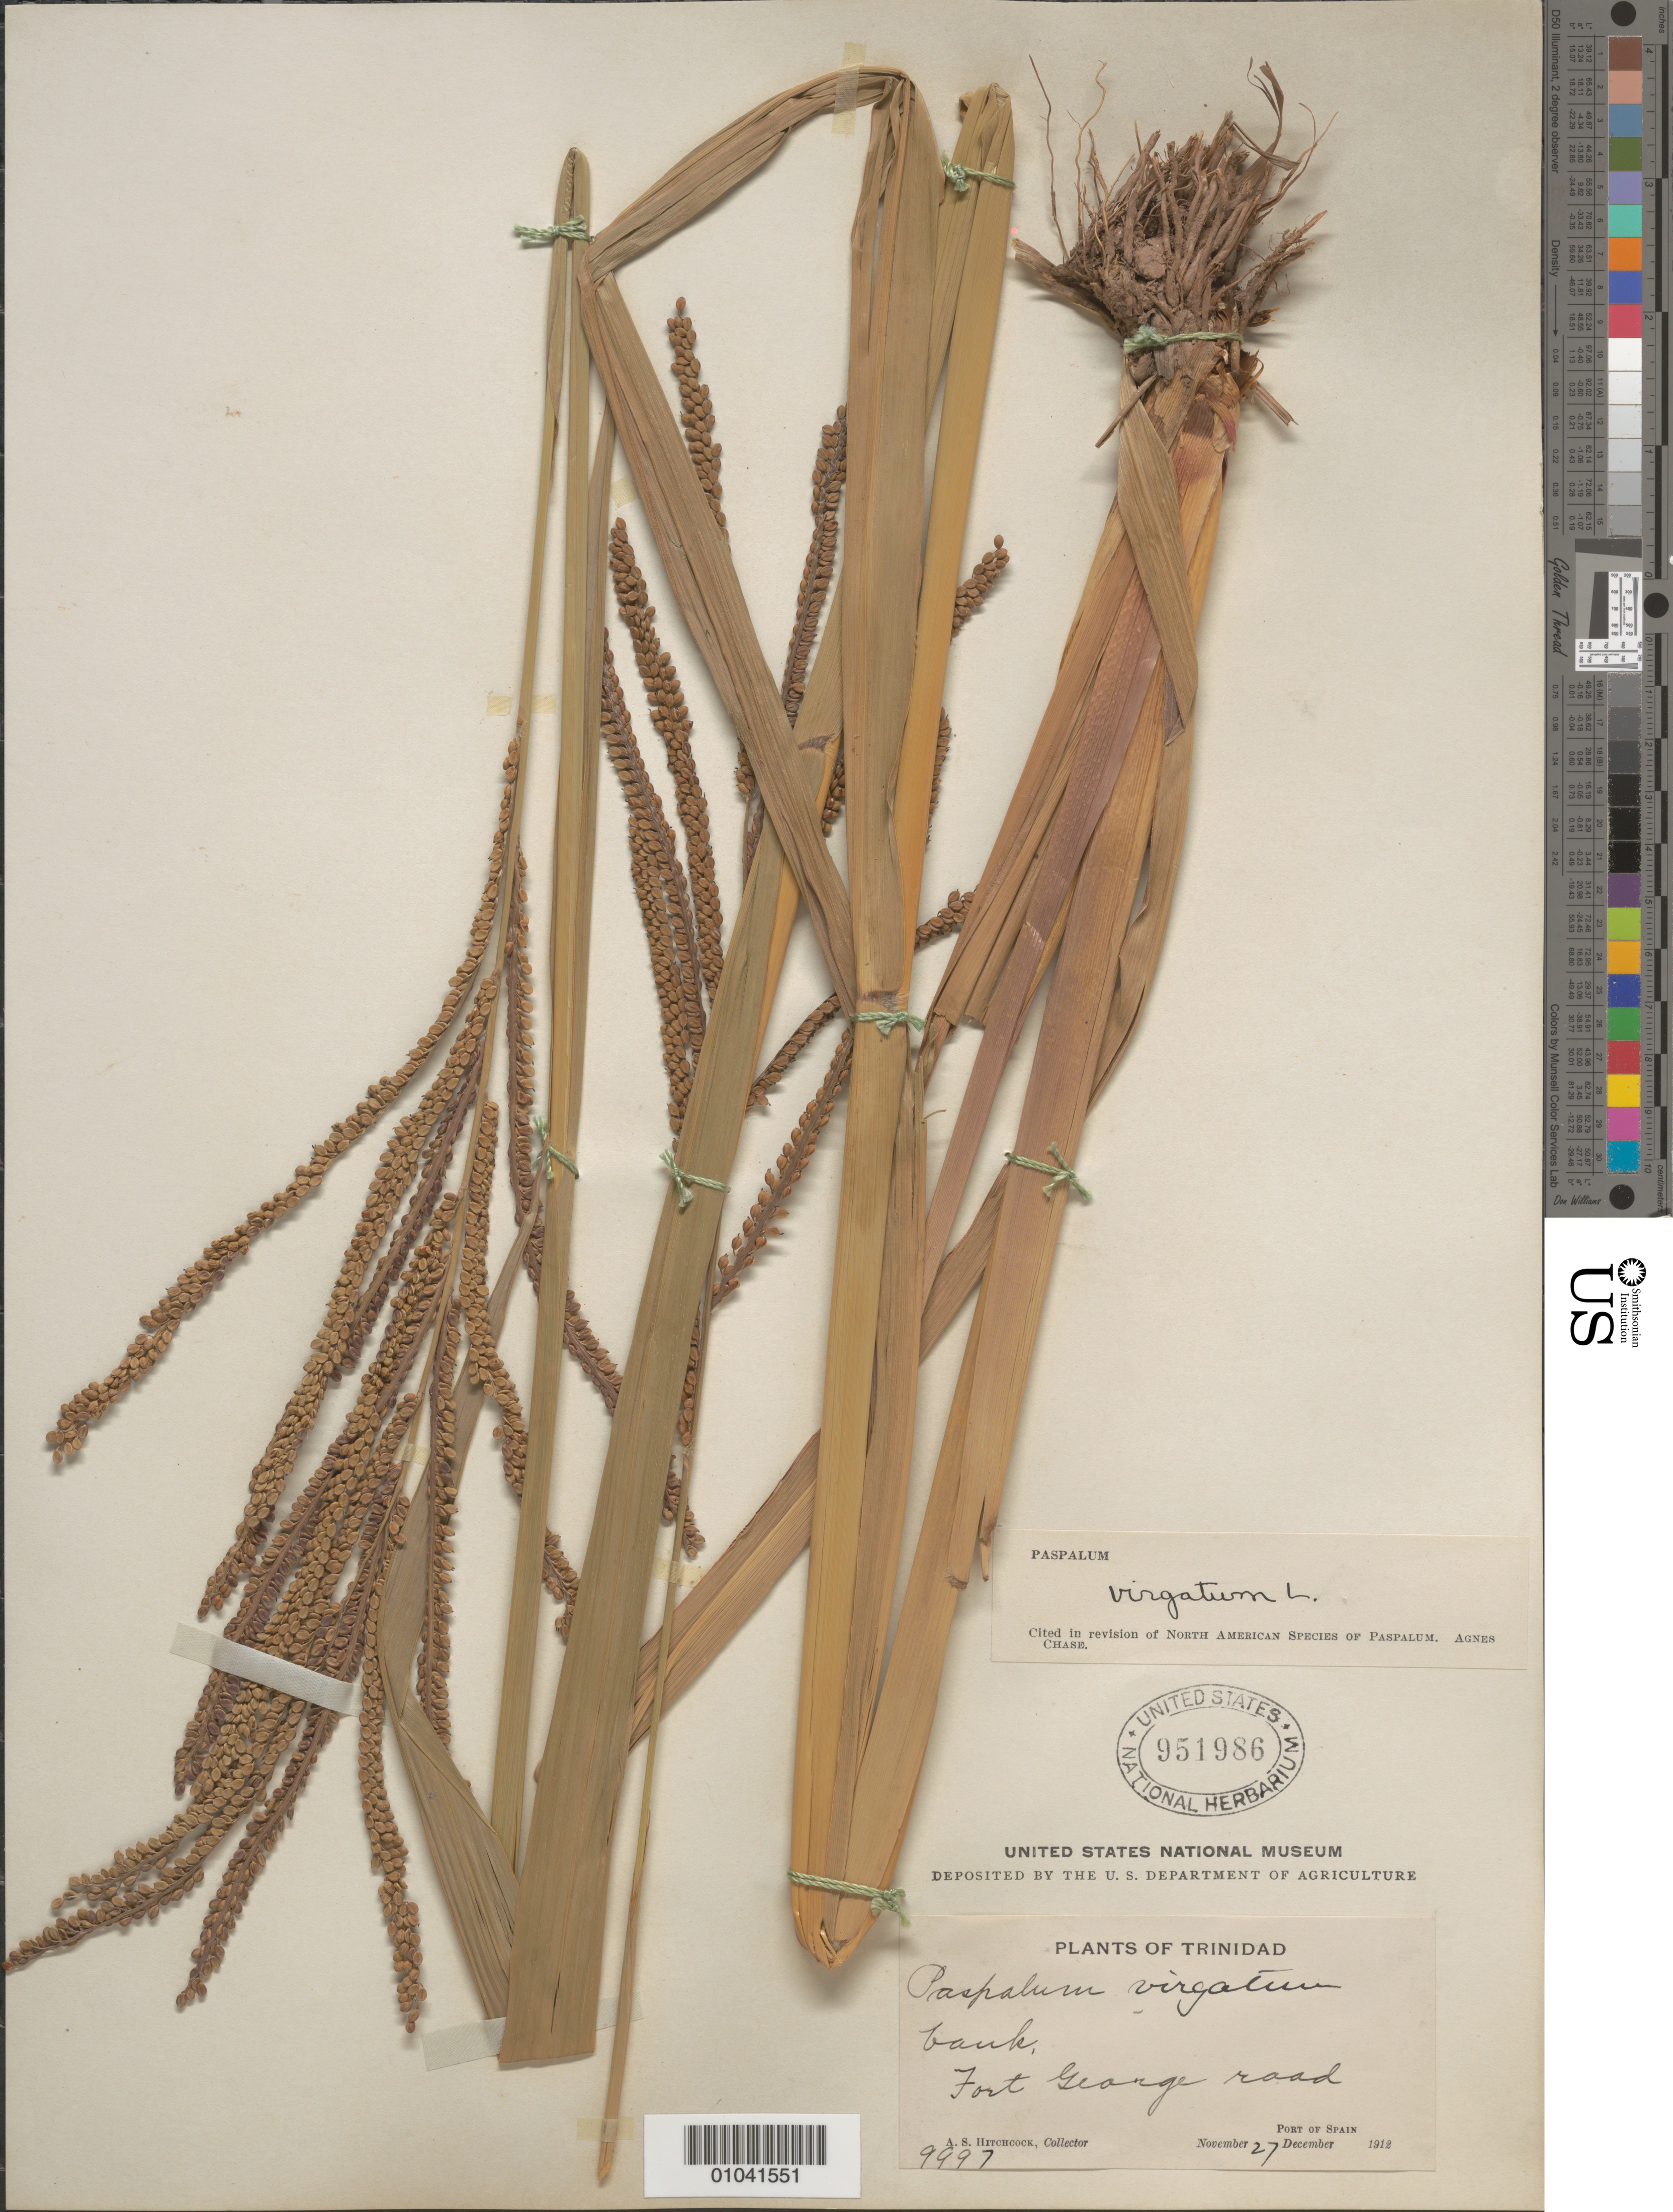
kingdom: Plantae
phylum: Tracheophyta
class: Liliopsida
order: Poales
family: Poaceae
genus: Paspalum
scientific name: Paspalum virgatum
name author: L.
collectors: A. S. Hitchcock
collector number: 9997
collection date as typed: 27 Nov 1912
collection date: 1912-11-27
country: Trinidad and Tobago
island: Trinidad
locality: Fort George Road, Port of Spain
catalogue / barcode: US 951986